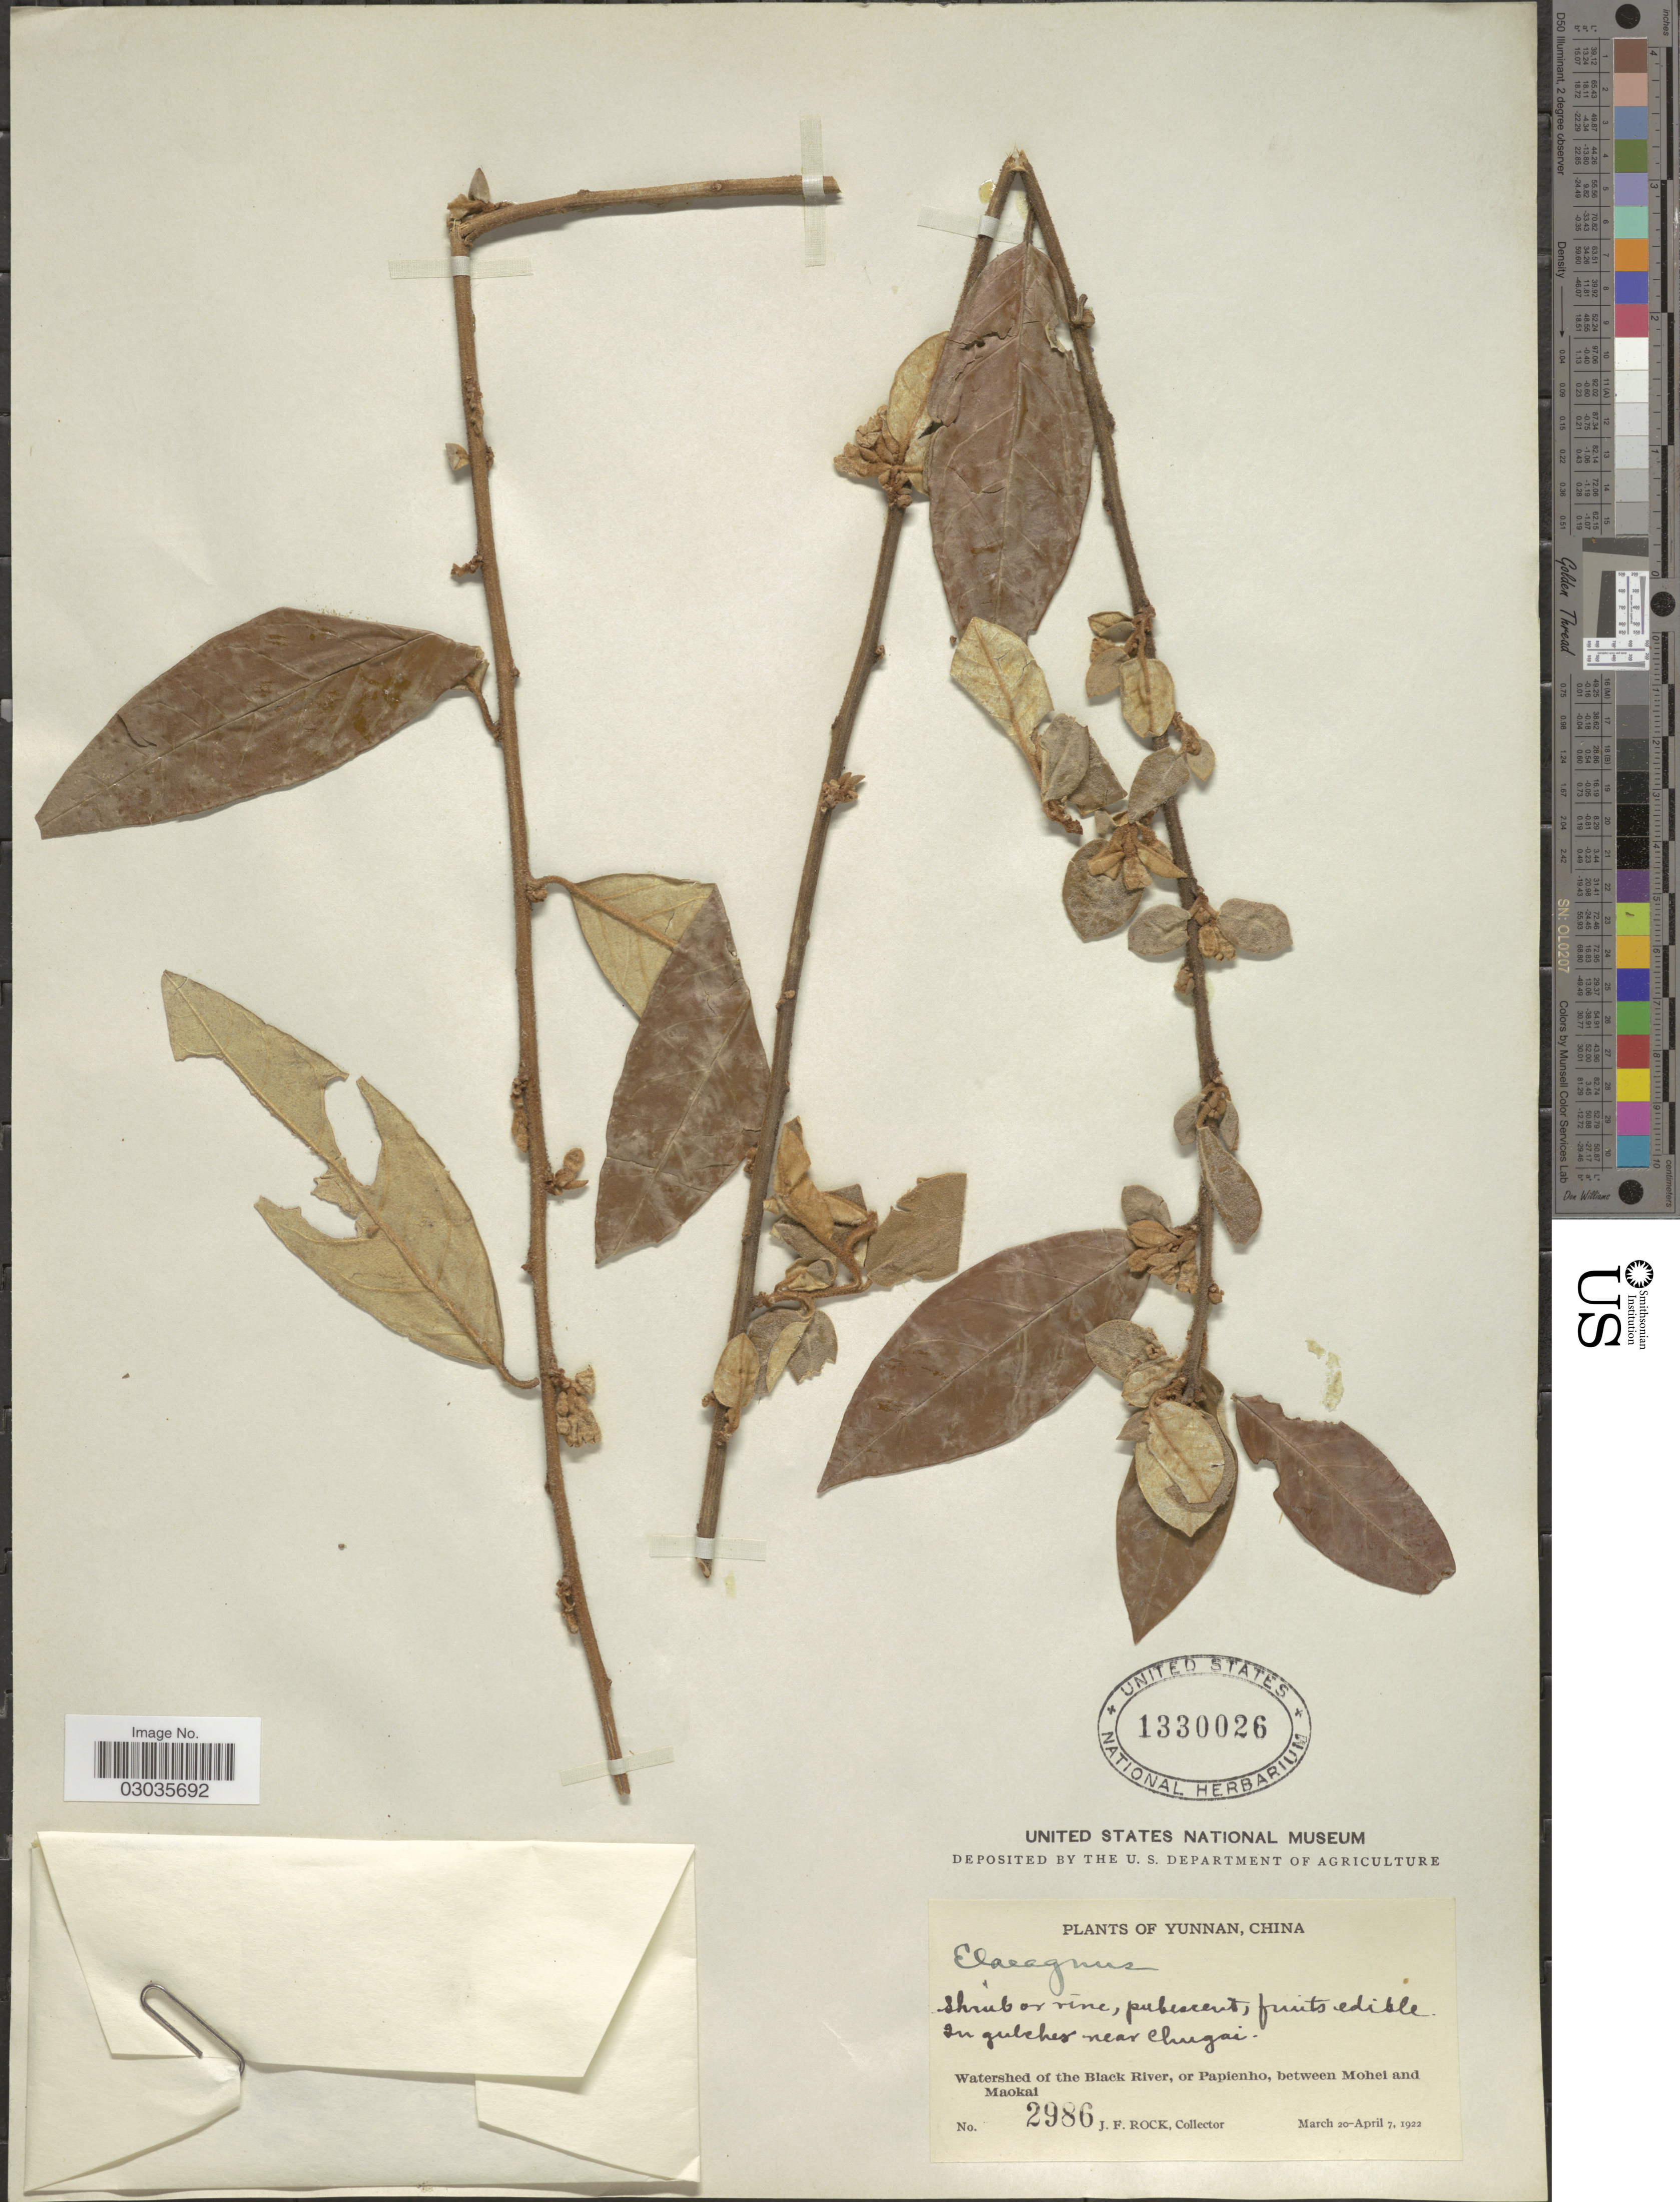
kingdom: Plantae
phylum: Tracheophyta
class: Magnoliopsida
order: Rosales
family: Elaeagnaceae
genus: Elaeagnus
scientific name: Elaeagnus sp.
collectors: J. Rock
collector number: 2986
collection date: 1922-03-20/1922-04-07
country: China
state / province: Yunnan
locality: Watershed of the Black River, or Papienho, between Mohei and Maokai. In gulches near Chugai.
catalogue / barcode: US 1330026